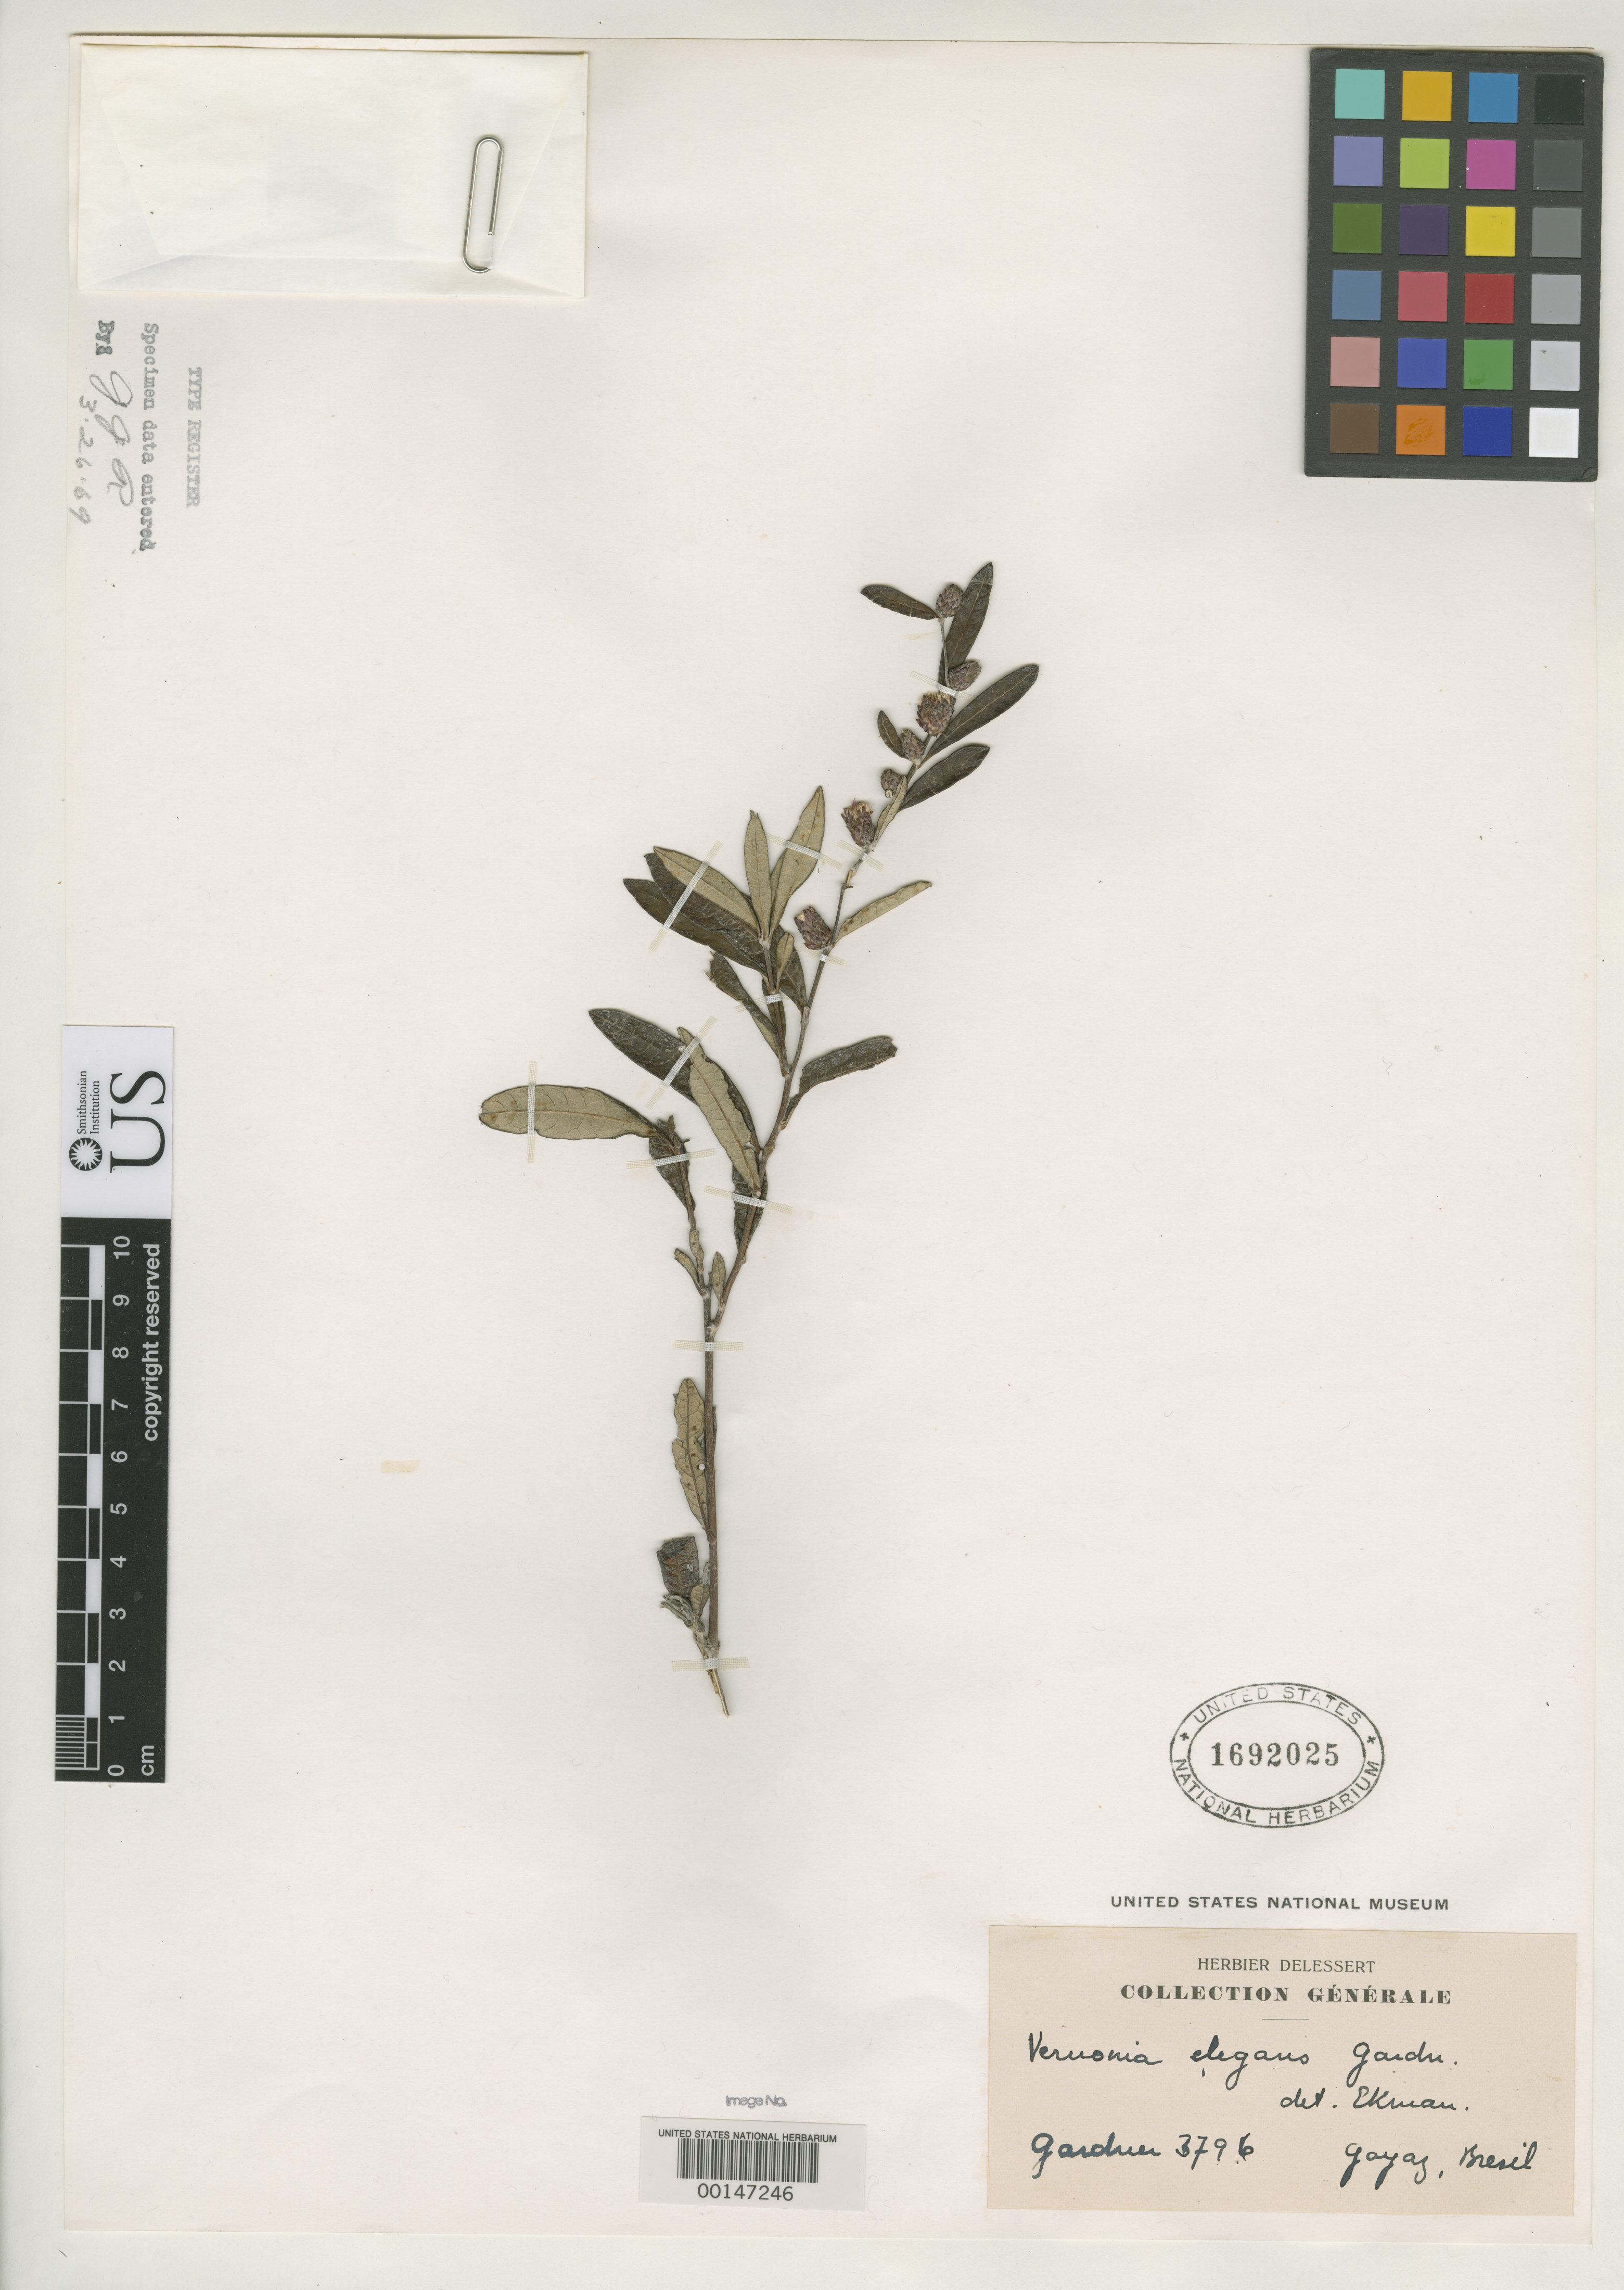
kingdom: Plantae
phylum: Tracheophyta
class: Magnoliopsida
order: Asterales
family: Asteraceae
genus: Vernonia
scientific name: Vernonia elegans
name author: Gardner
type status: Isotype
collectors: G. Gardner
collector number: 3796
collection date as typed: Apr 1840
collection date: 1840-04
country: Brazil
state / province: Goiás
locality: Near Villa de Arrayas.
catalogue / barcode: US 1692025